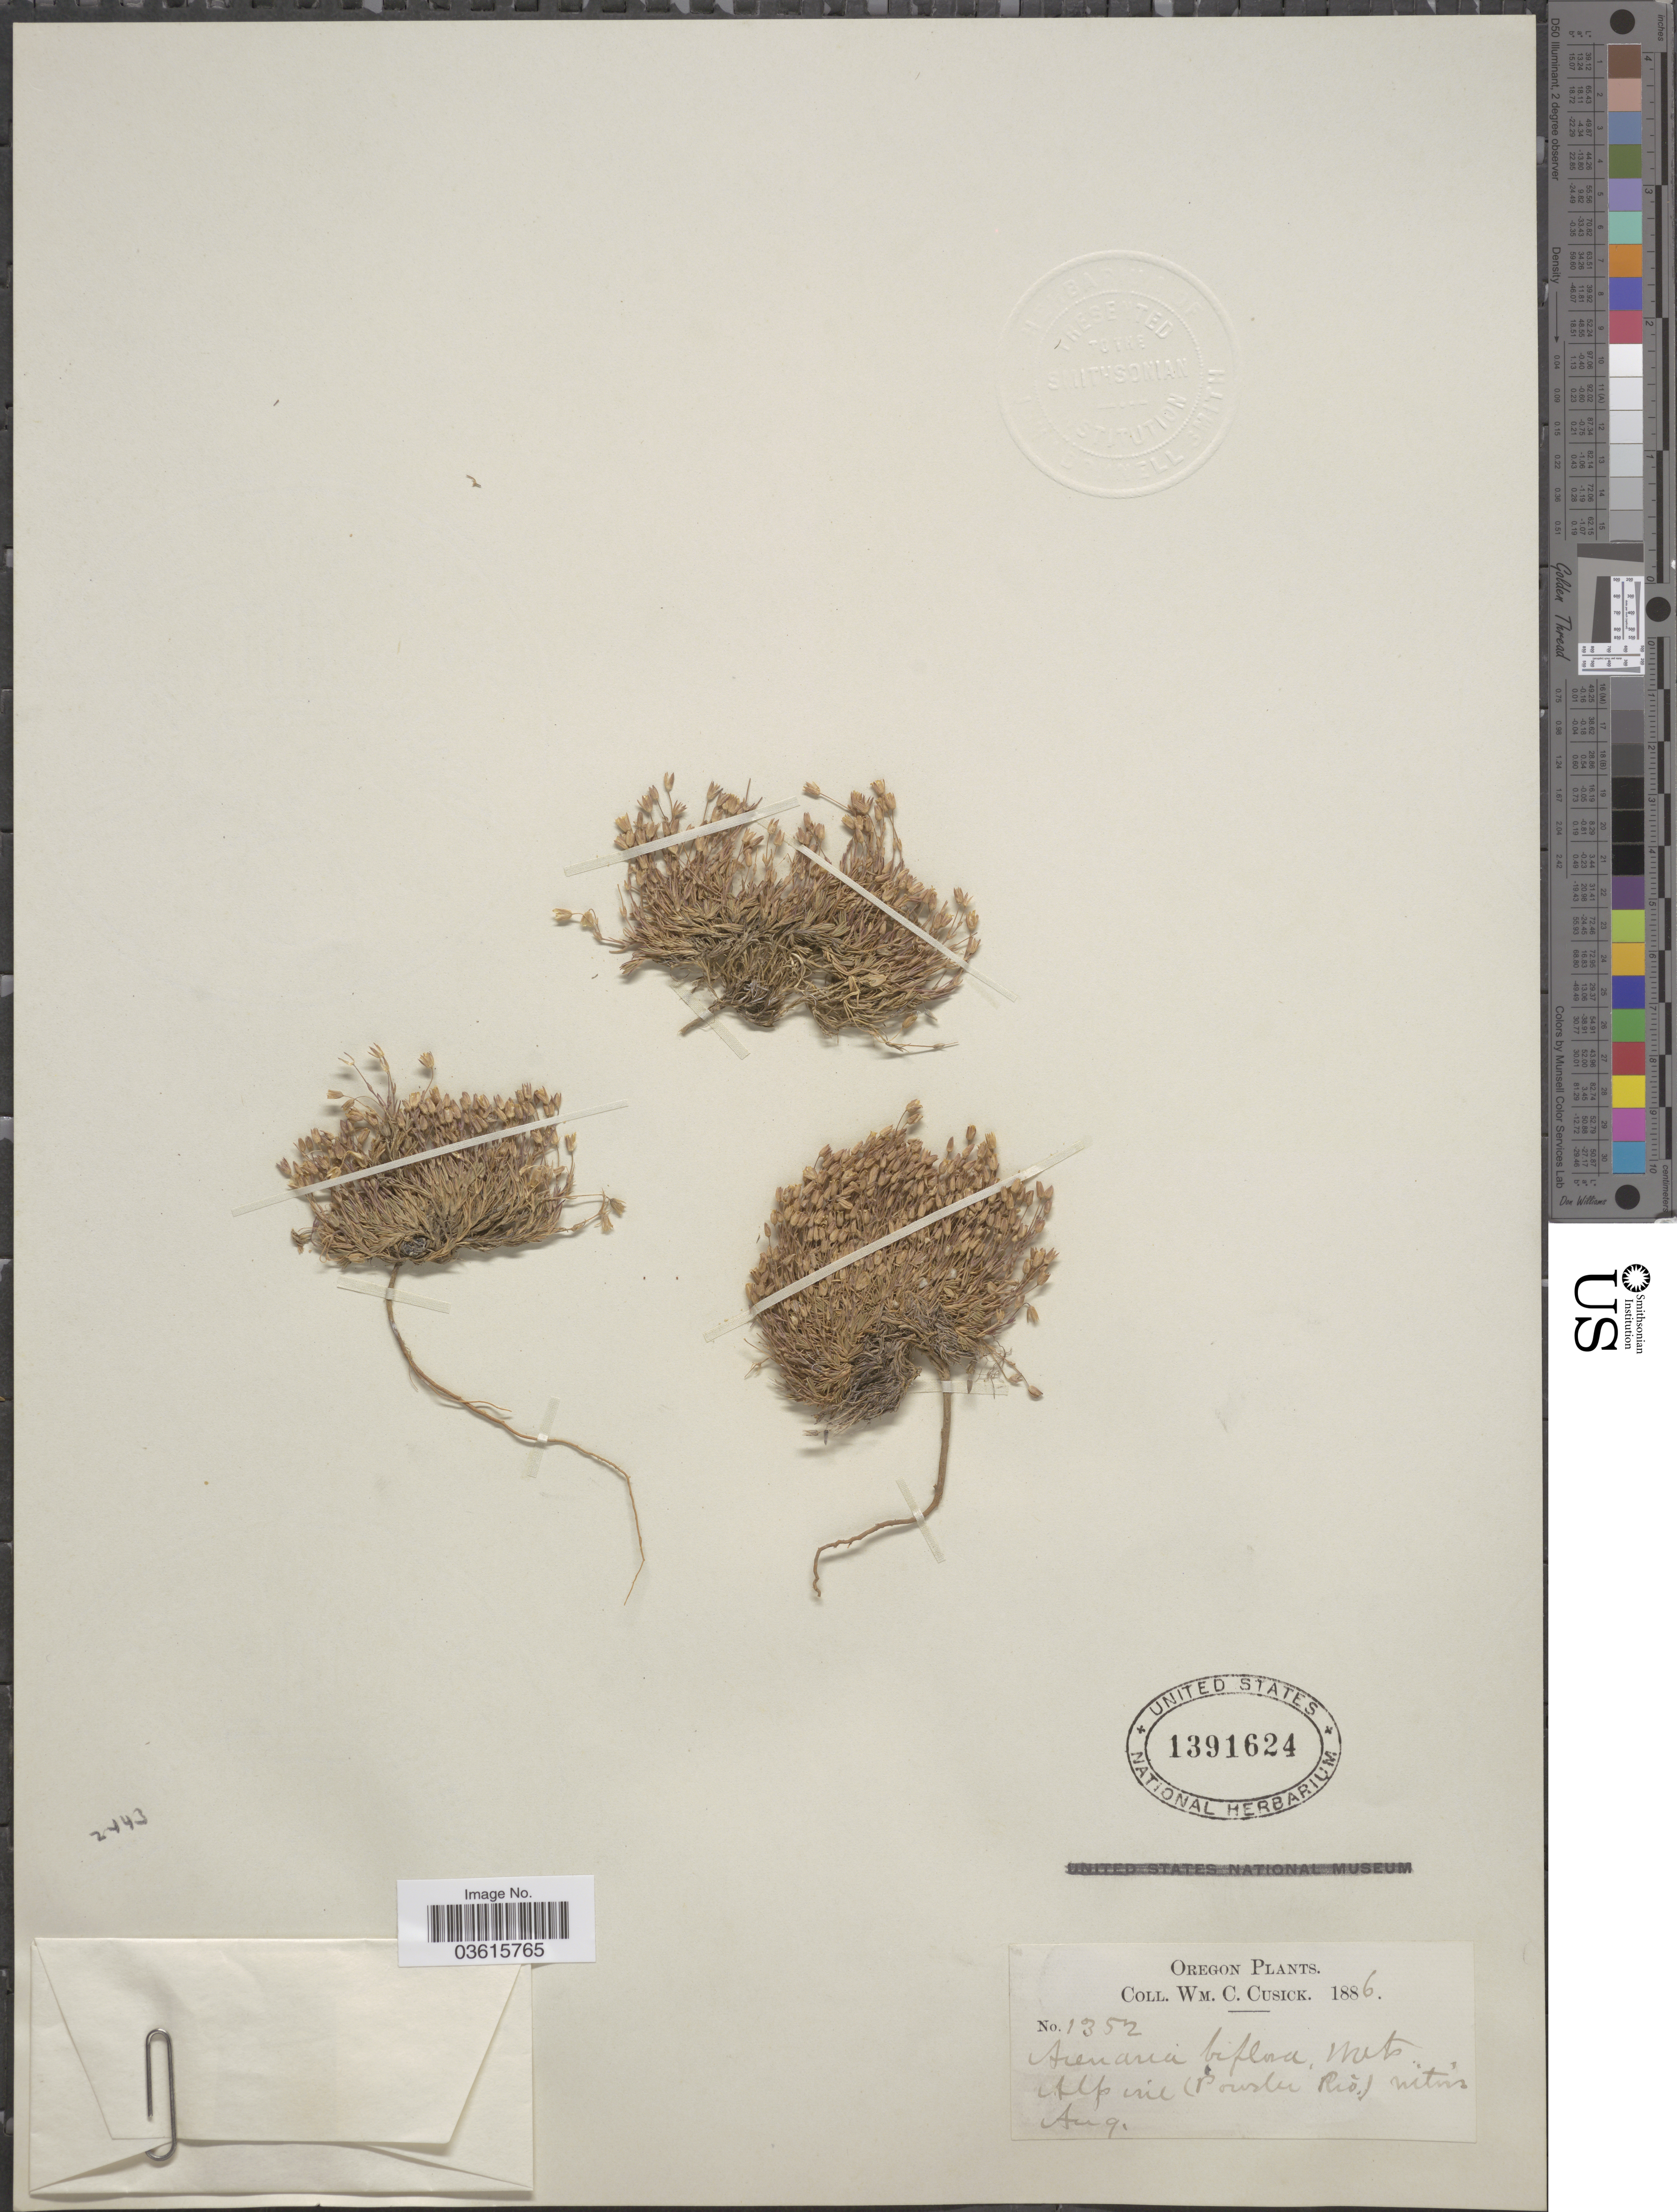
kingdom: Plantae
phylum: Tracheophyta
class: Magnoliopsida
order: Caryophyllales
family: Caryophyllaceae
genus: Sabulina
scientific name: Sabulina rubella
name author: (Wahlenb.) Dillenb. & Kadereit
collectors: W. C. Cusick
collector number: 1352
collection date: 1886-08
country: United States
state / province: Oregon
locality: Alpine (Powder Riv) Mtn's.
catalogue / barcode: US 1391624